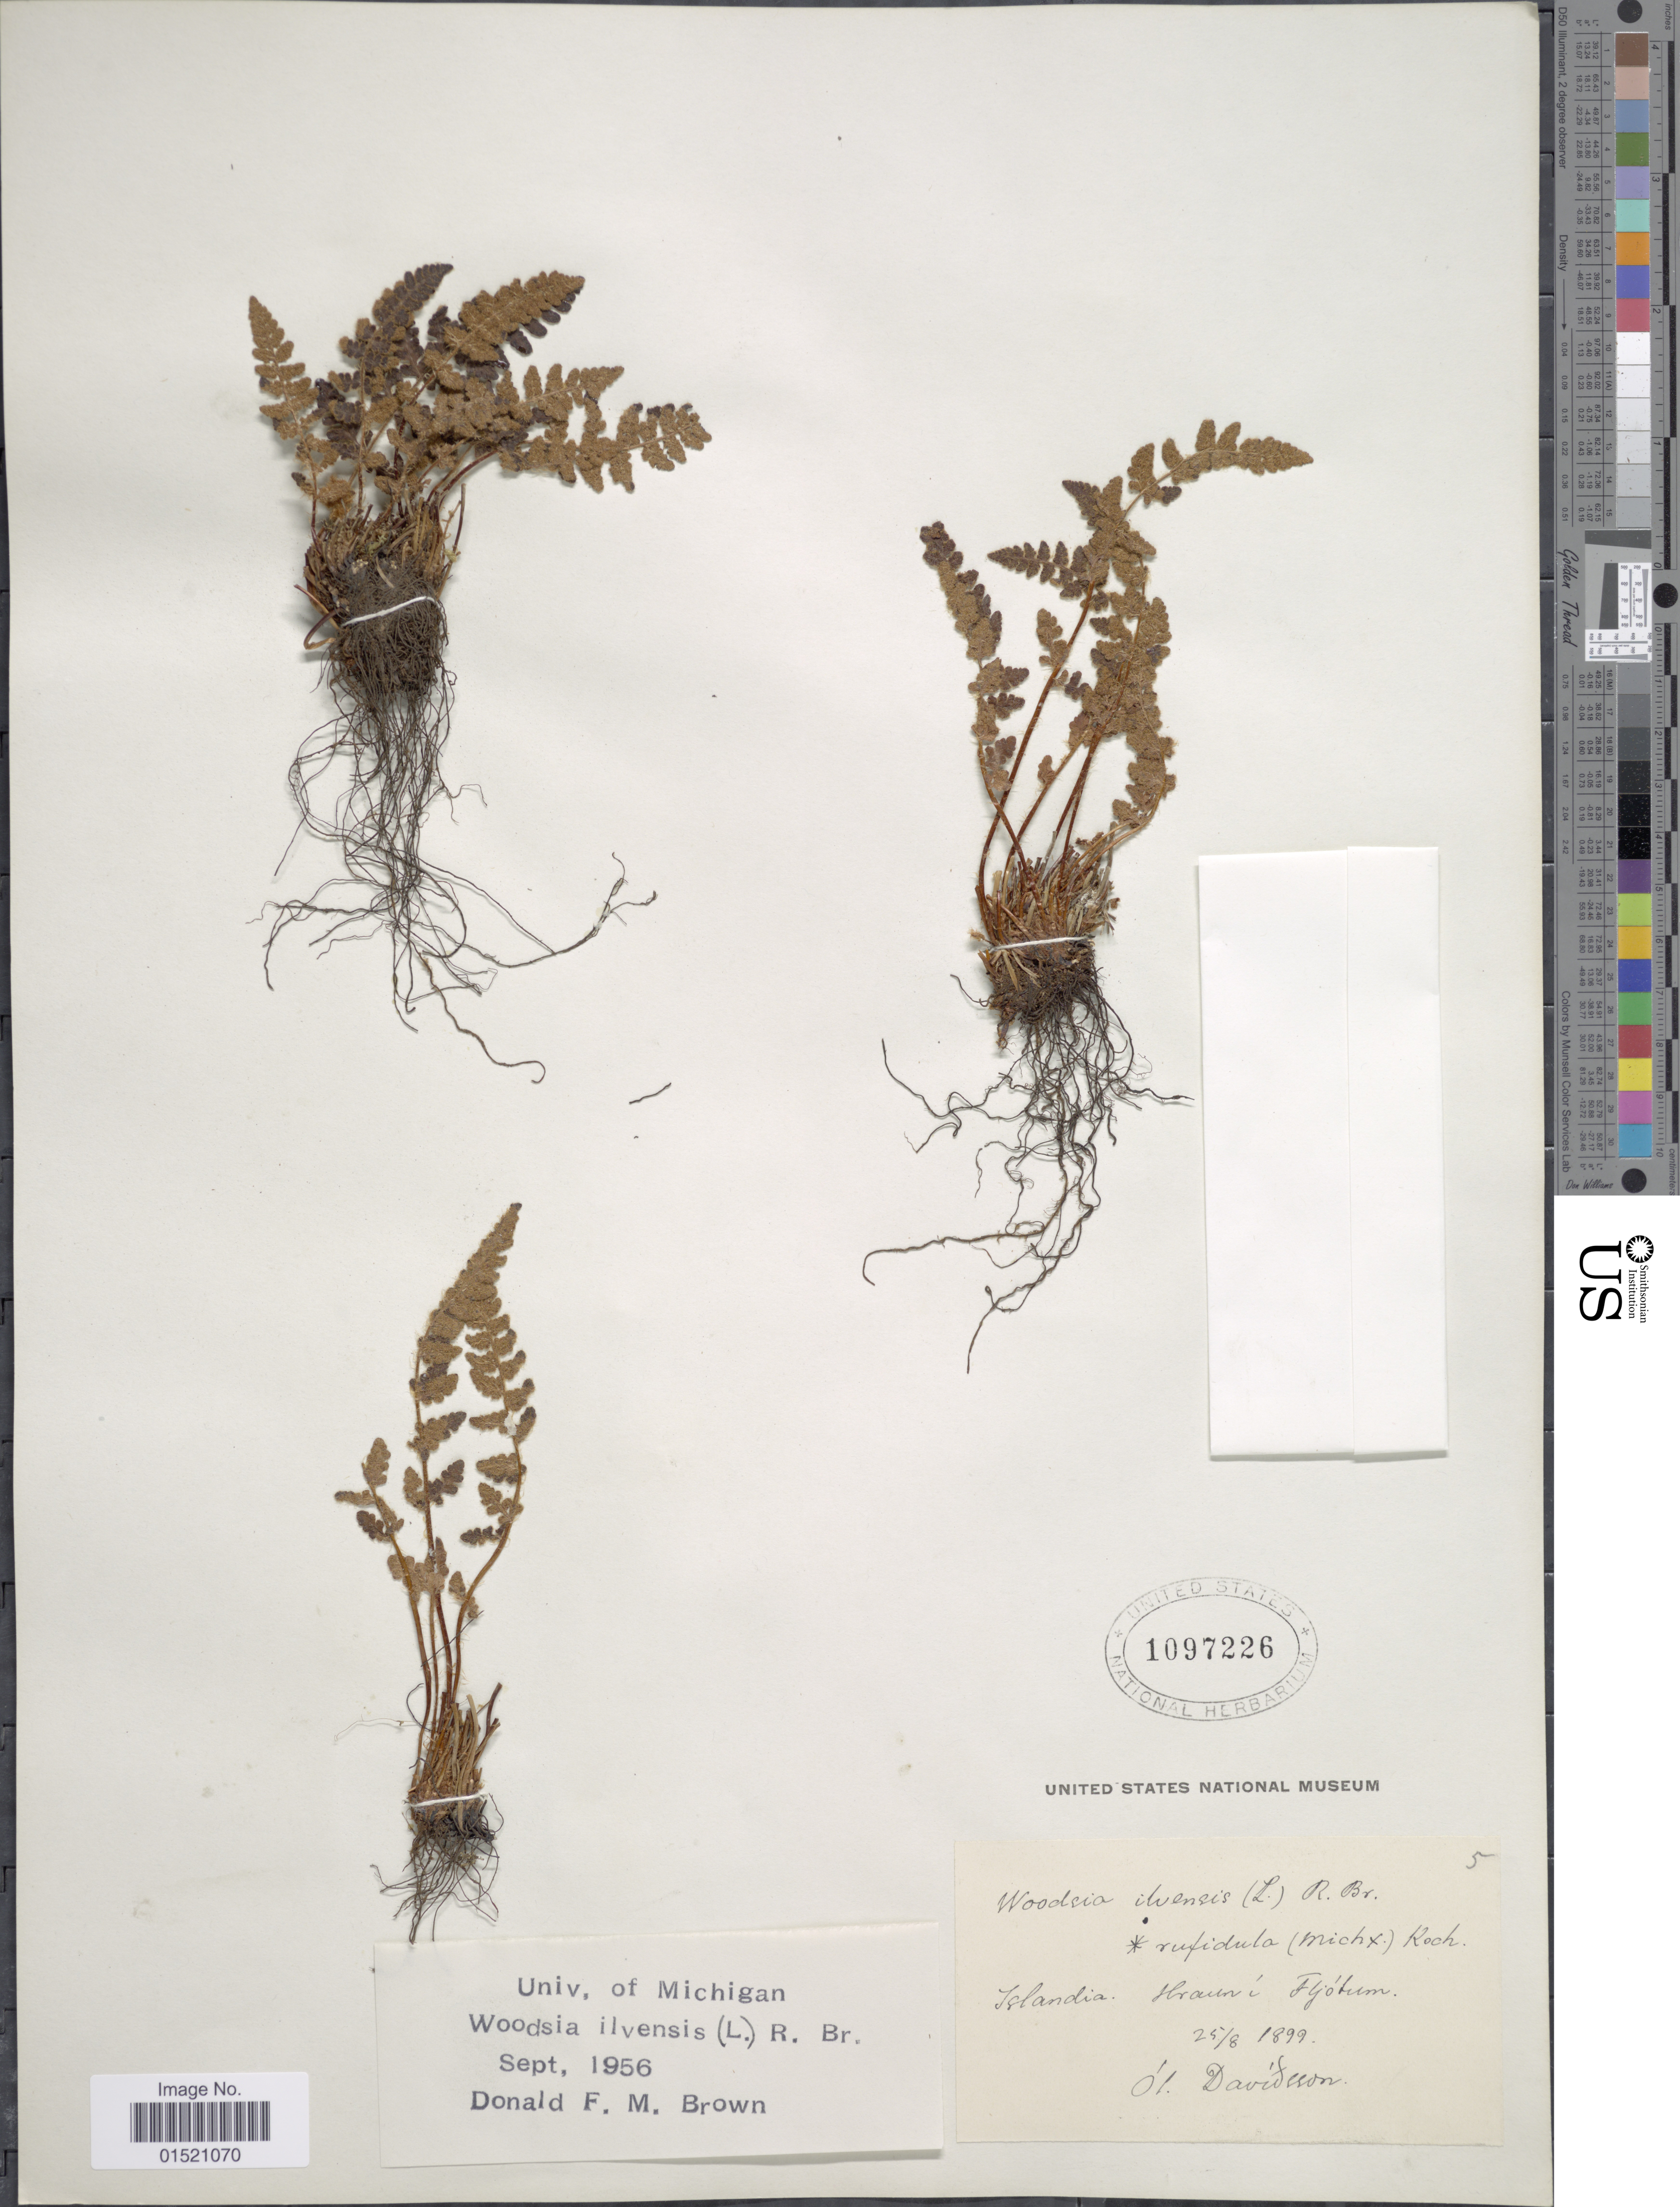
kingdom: Plantae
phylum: Tracheophyta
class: Polypodiopsida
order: Polypodiales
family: Woodsiaceae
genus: Woodsia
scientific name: Woodsia ilvensis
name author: (L.) R. Br.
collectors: I. Davidsson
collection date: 1899-08-25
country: Iceland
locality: Iclandia Hraun i Fljotum.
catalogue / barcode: US 1097226